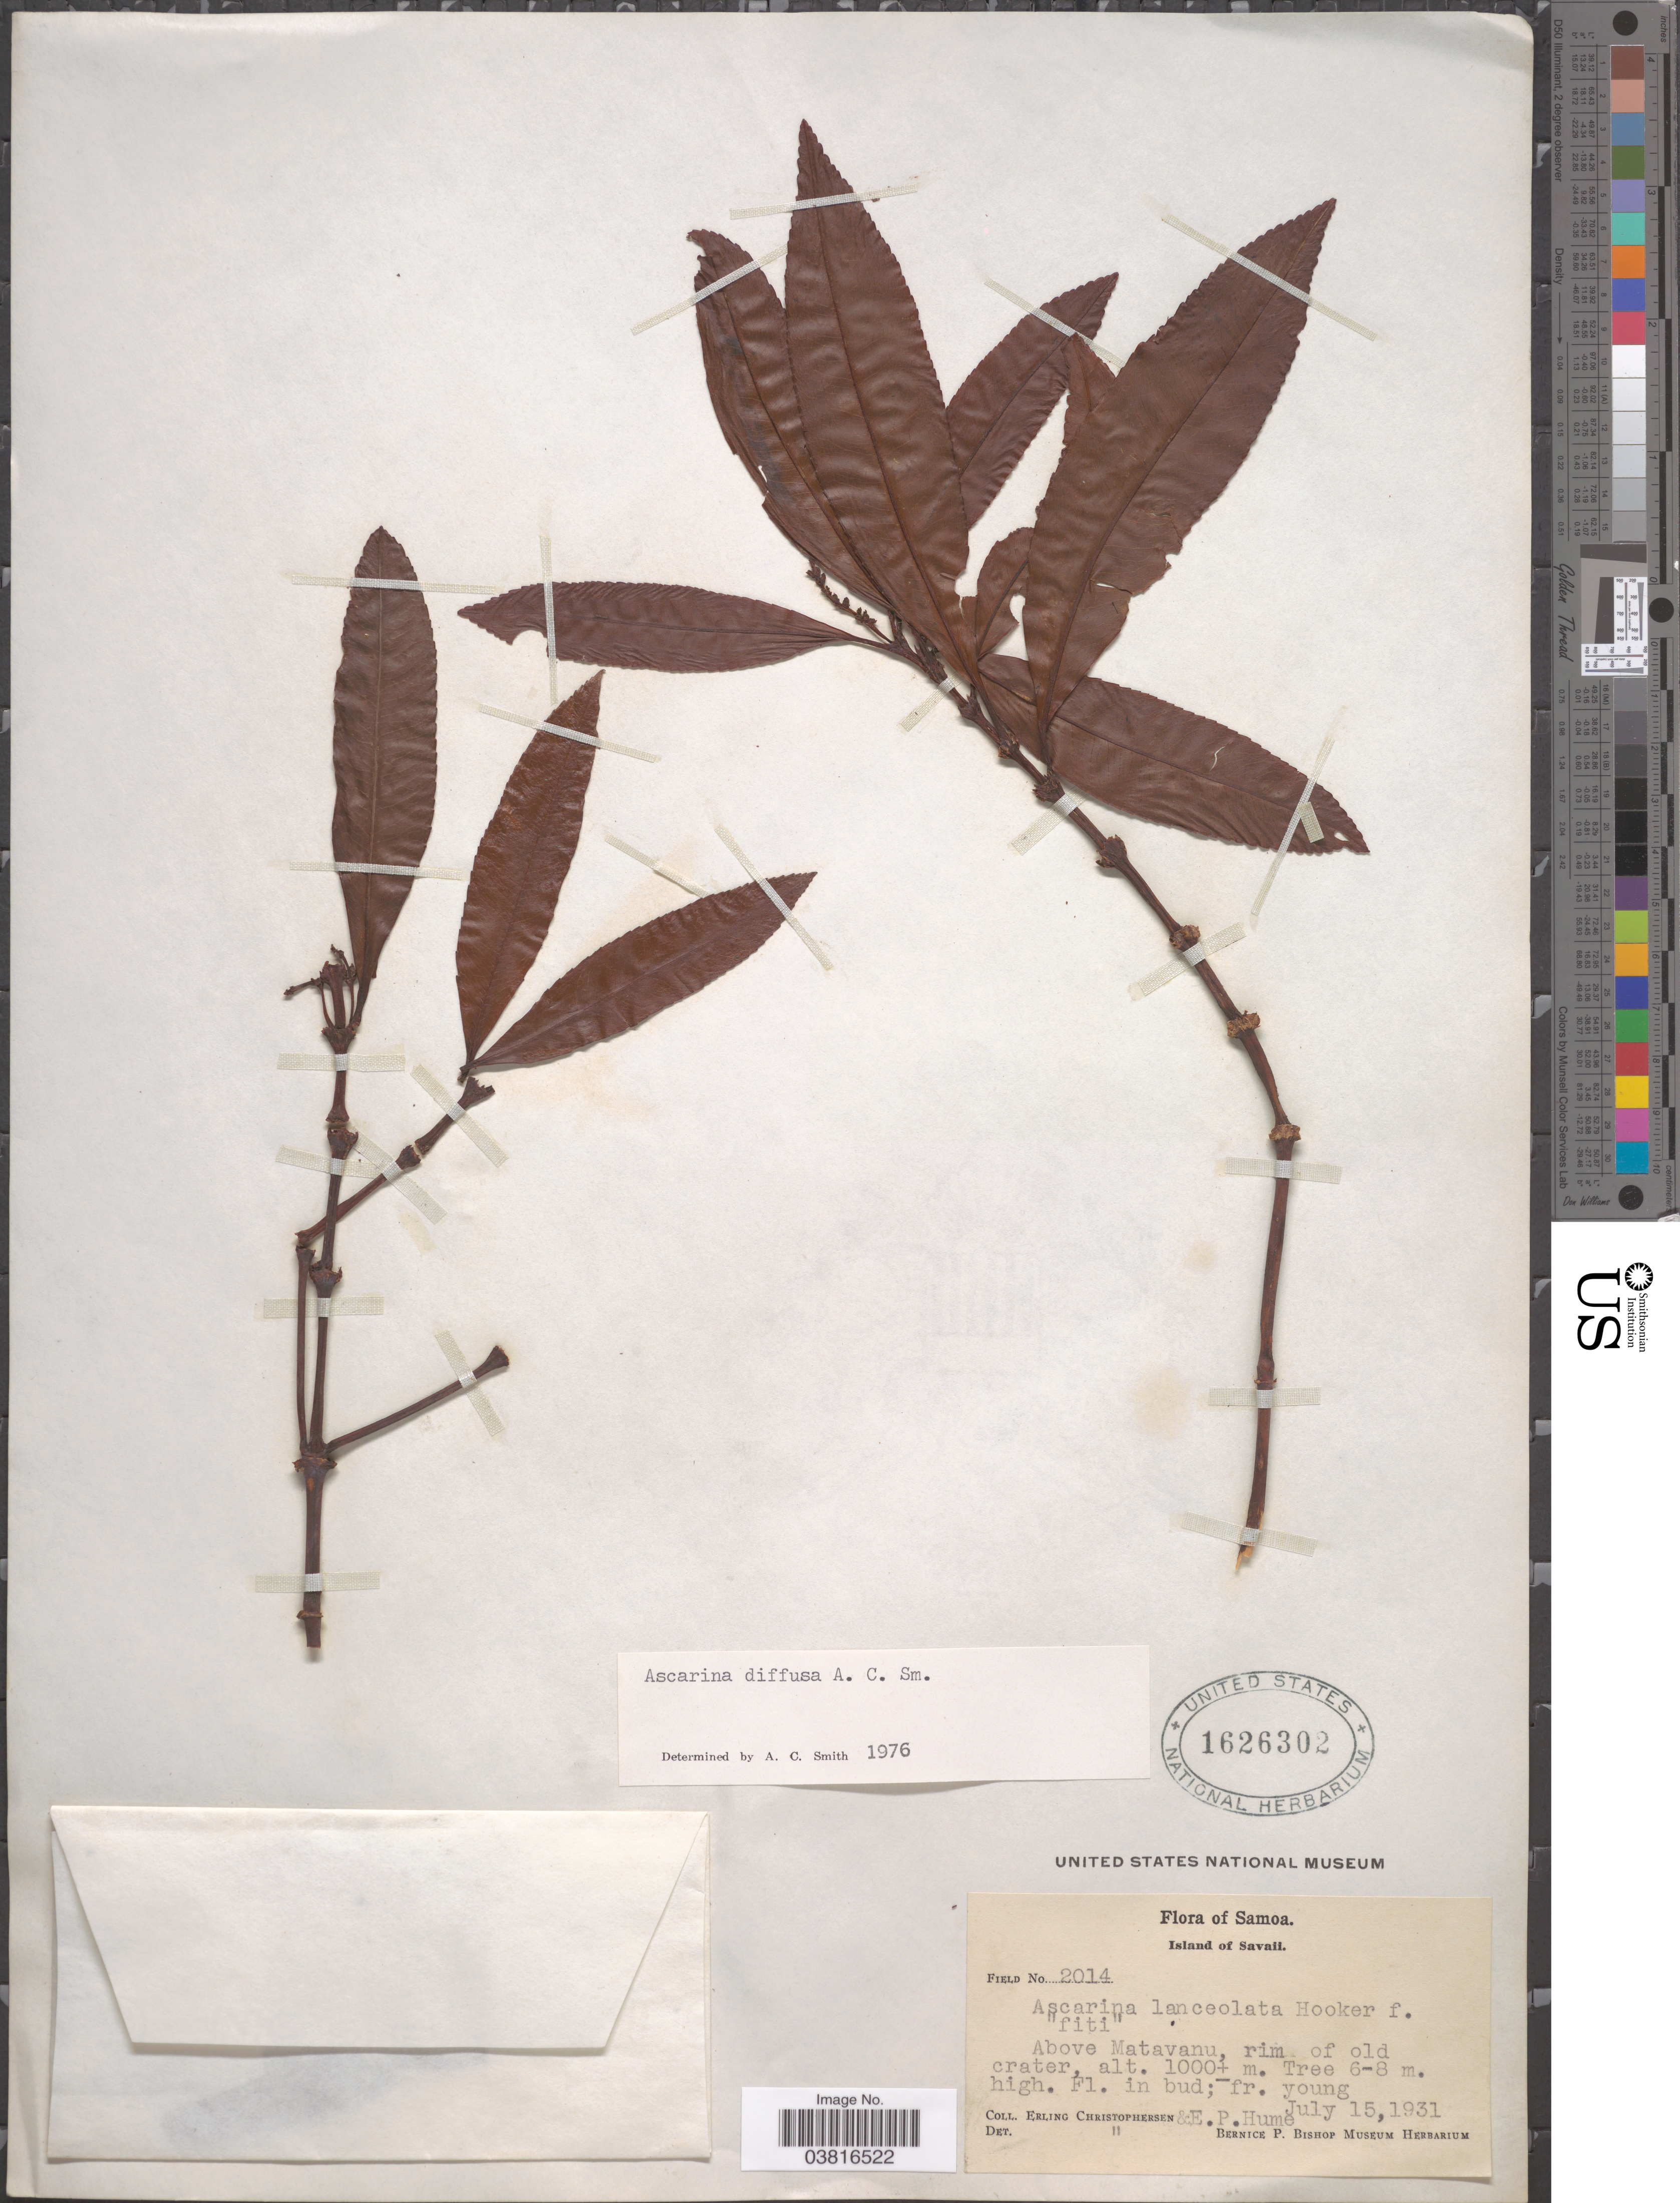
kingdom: Plantae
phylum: Tracheophyta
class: Magnoliopsida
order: Chloranthales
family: Chloranthaceae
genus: Ascarina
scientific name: Ascarina diffusa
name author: A.C. Sm.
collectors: E. Christophersen & E. P. Hume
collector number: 2014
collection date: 1931-07-15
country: Samoa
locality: Samoa. Island of Savaii. Above Matavanu, rim of old crater.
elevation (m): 1000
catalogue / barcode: US 1626302